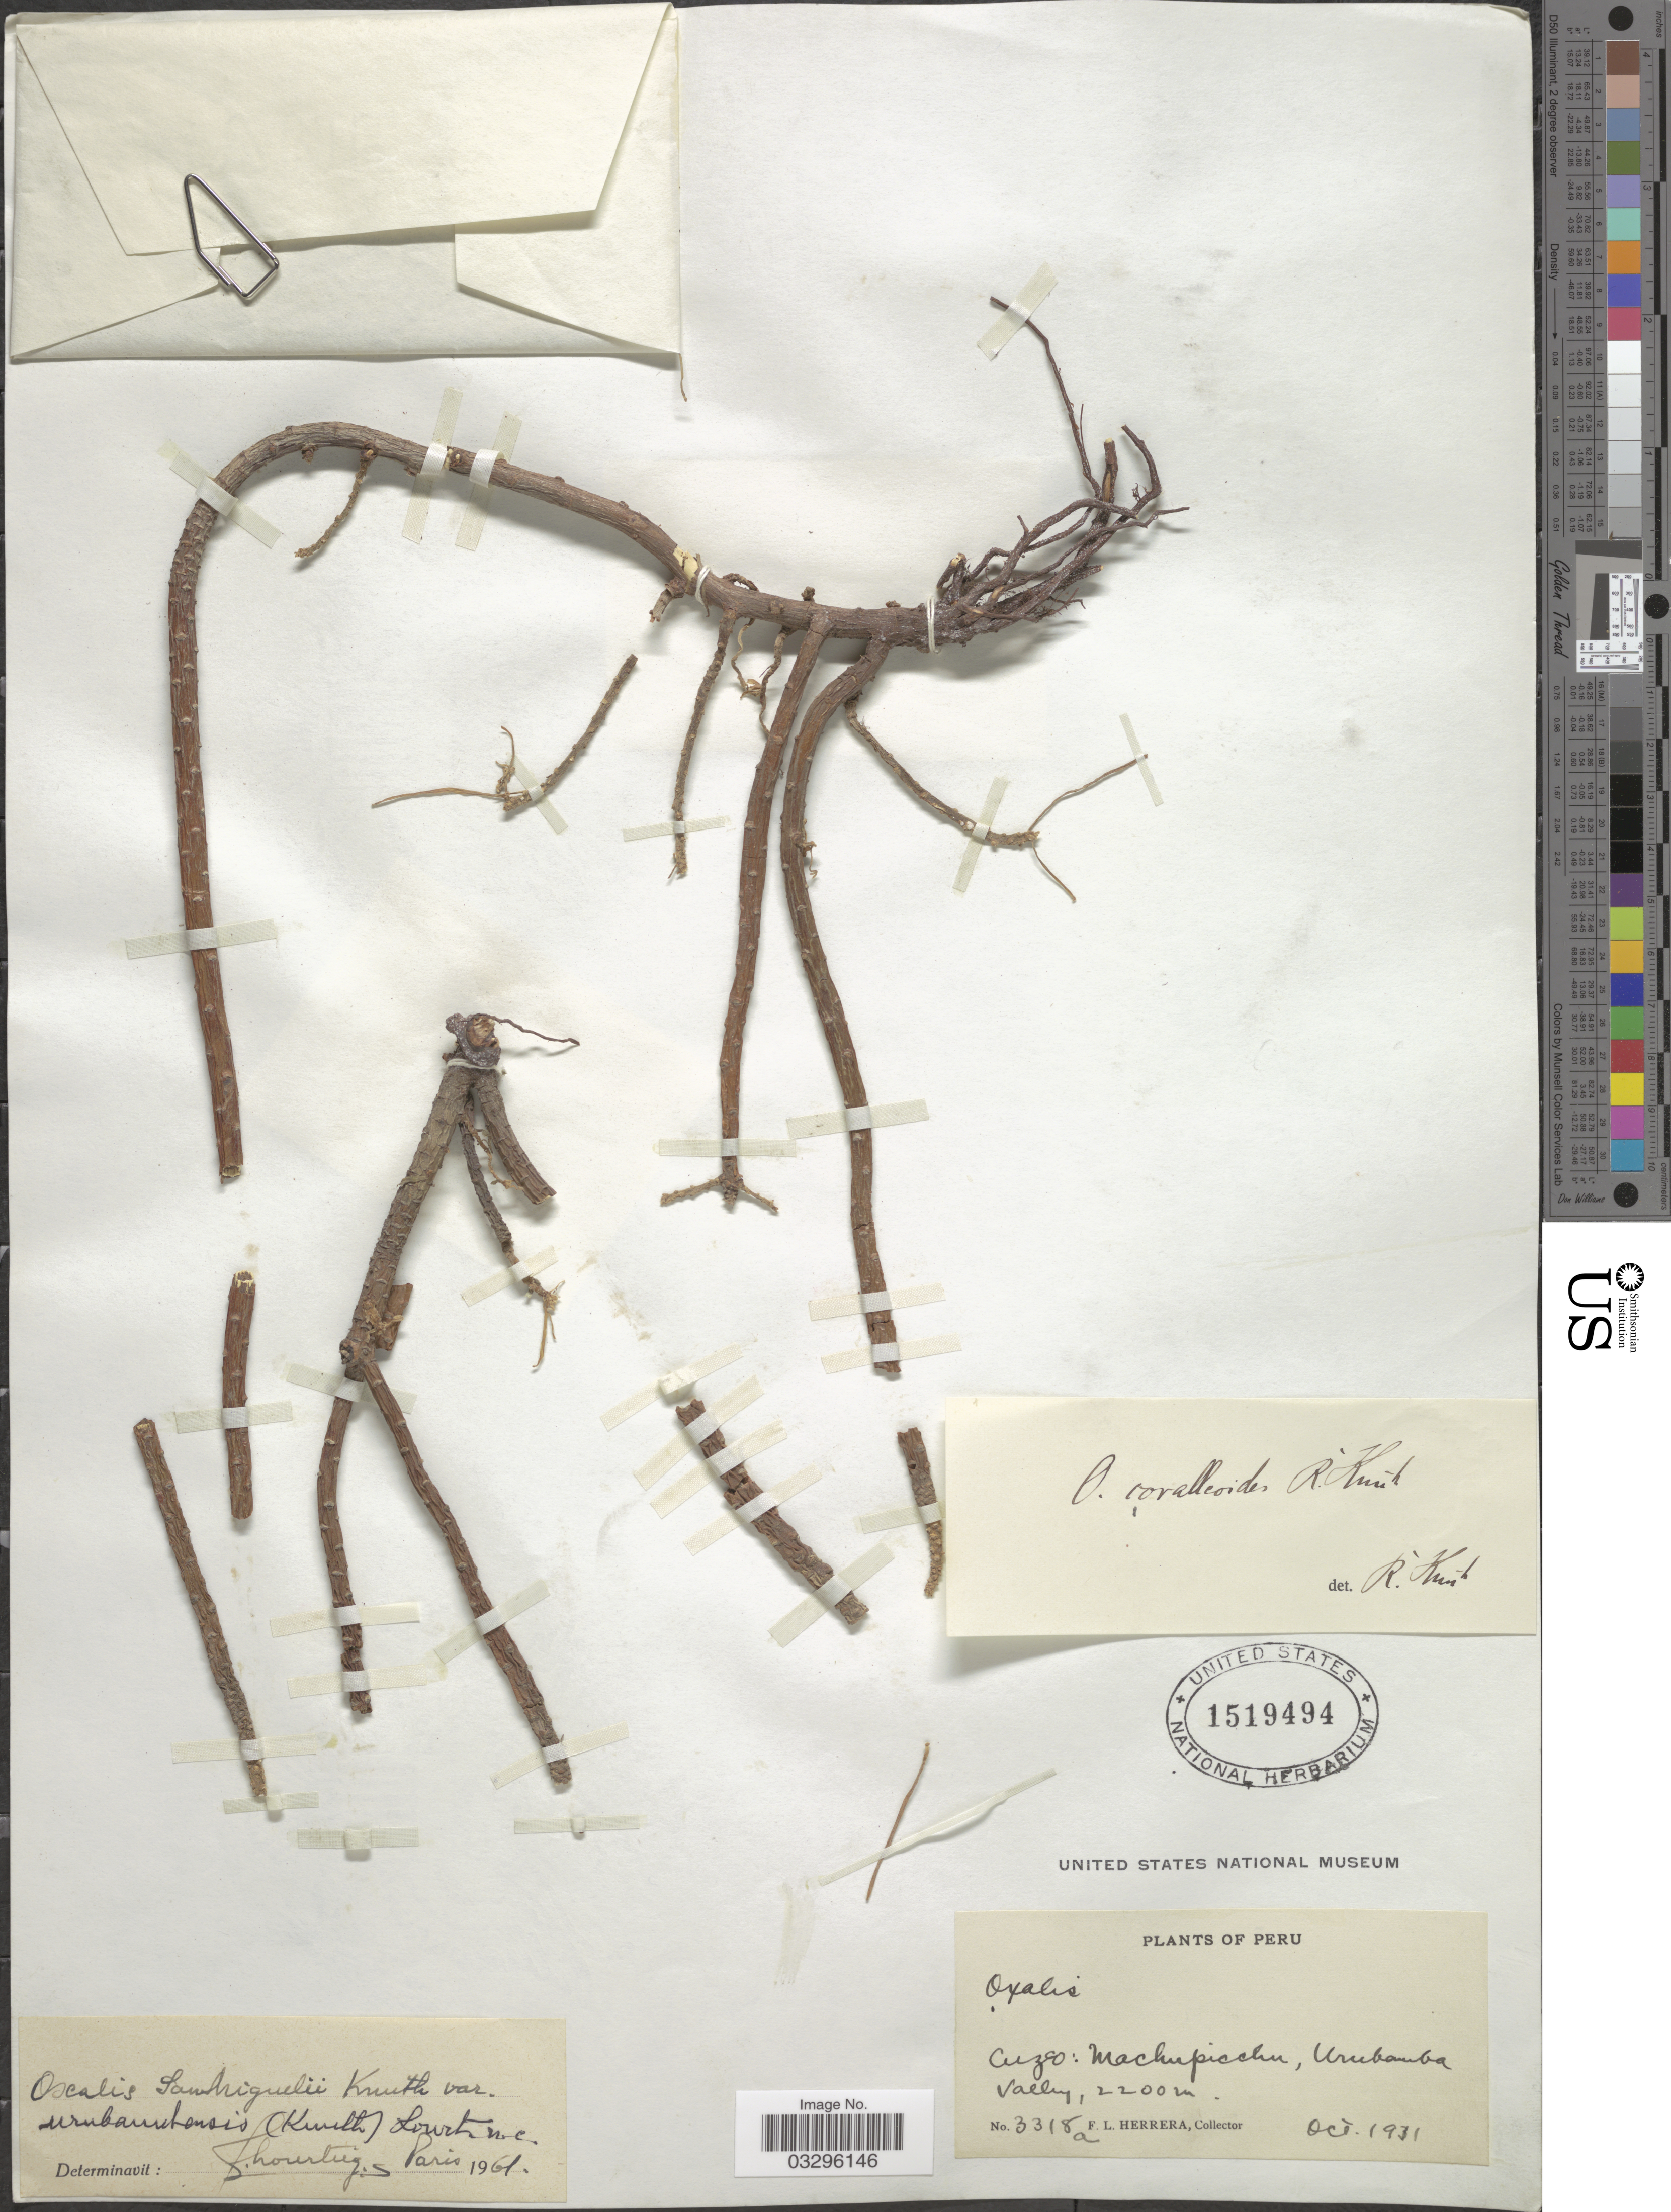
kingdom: Plantae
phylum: Tracheophyta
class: Magnoliopsida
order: Oxalidales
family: Oxalidaceae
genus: Oxalis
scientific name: Oxalis san-miguelii var. san-miguelii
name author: R. Knuth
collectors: F. L. Herrera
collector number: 3318a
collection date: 1911-10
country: Peru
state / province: Cusco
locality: Machupicchu, Urubamba Valley.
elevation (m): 2200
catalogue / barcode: US 1519494